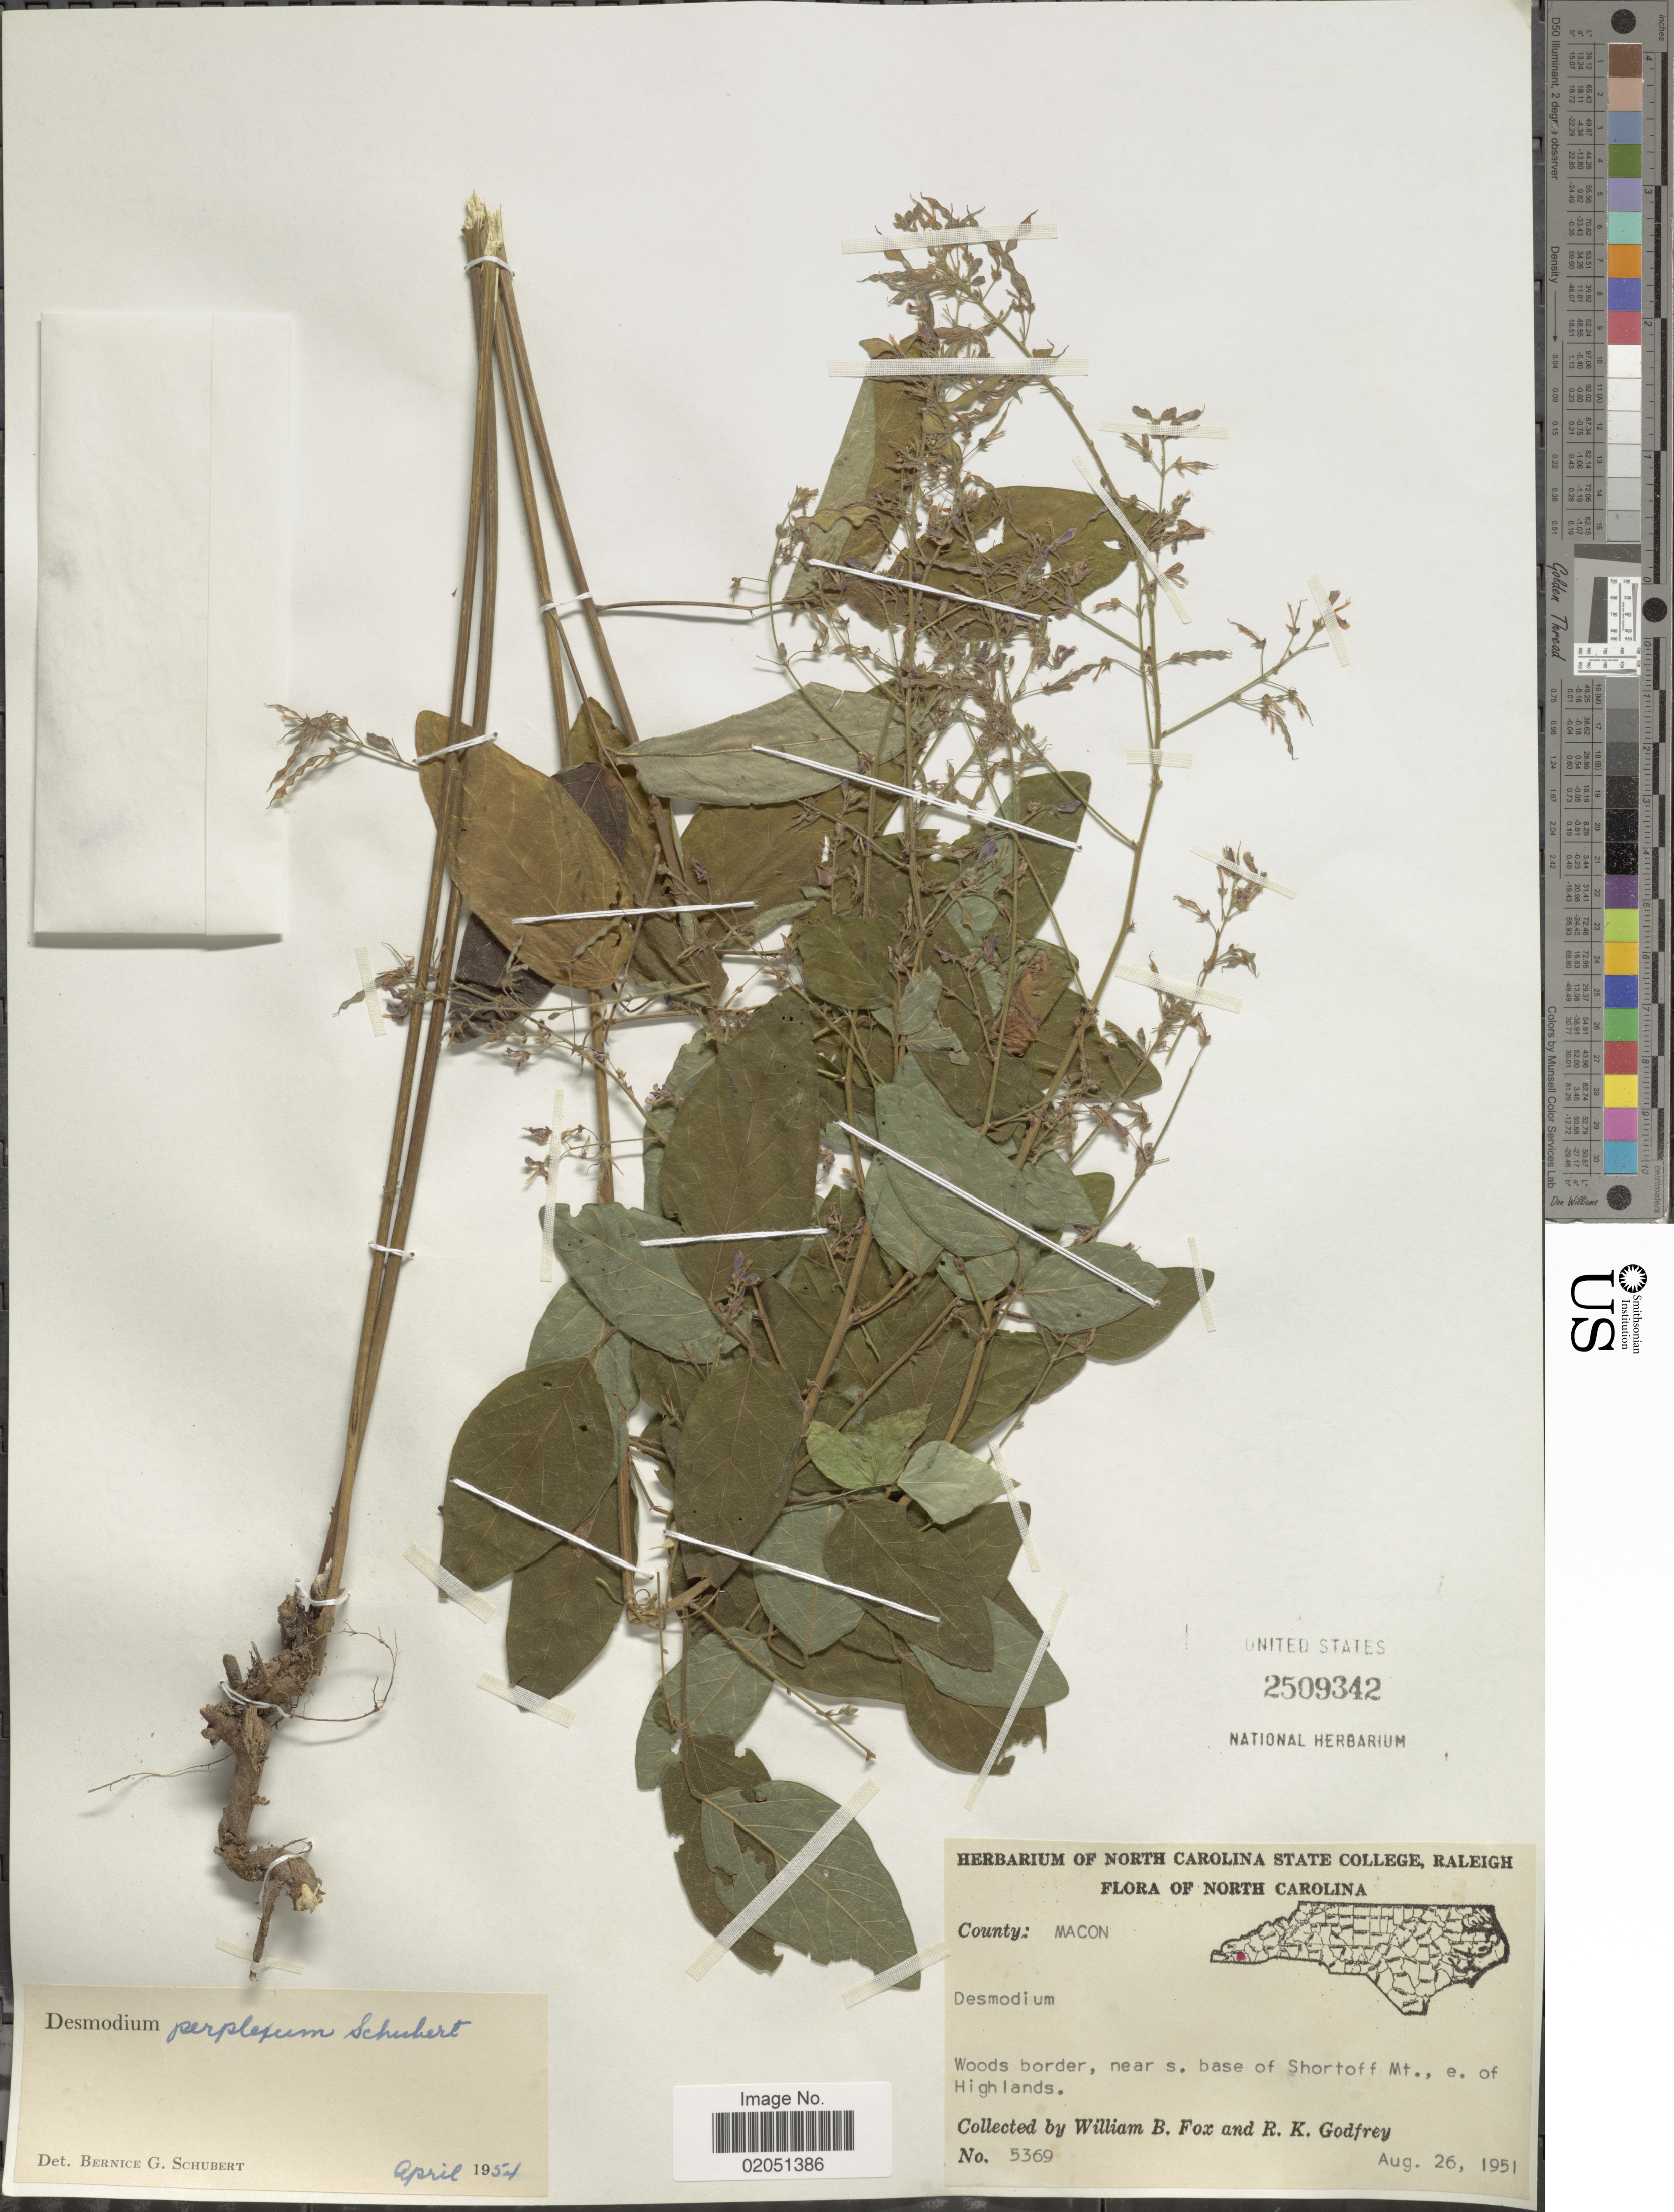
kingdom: Plantae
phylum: Tracheophyta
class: Magnoliopsida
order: Fabales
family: Fabaceae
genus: Desmodium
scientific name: Desmodium perplexum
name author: B.G. Schub.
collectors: W. B. Fox & R. K. Godfrey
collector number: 5369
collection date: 1951-08-26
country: United States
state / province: North Carolina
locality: County: Macon, woods border. near s. base of Shortoff Mt., e. of Highlands.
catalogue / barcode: US 2509342